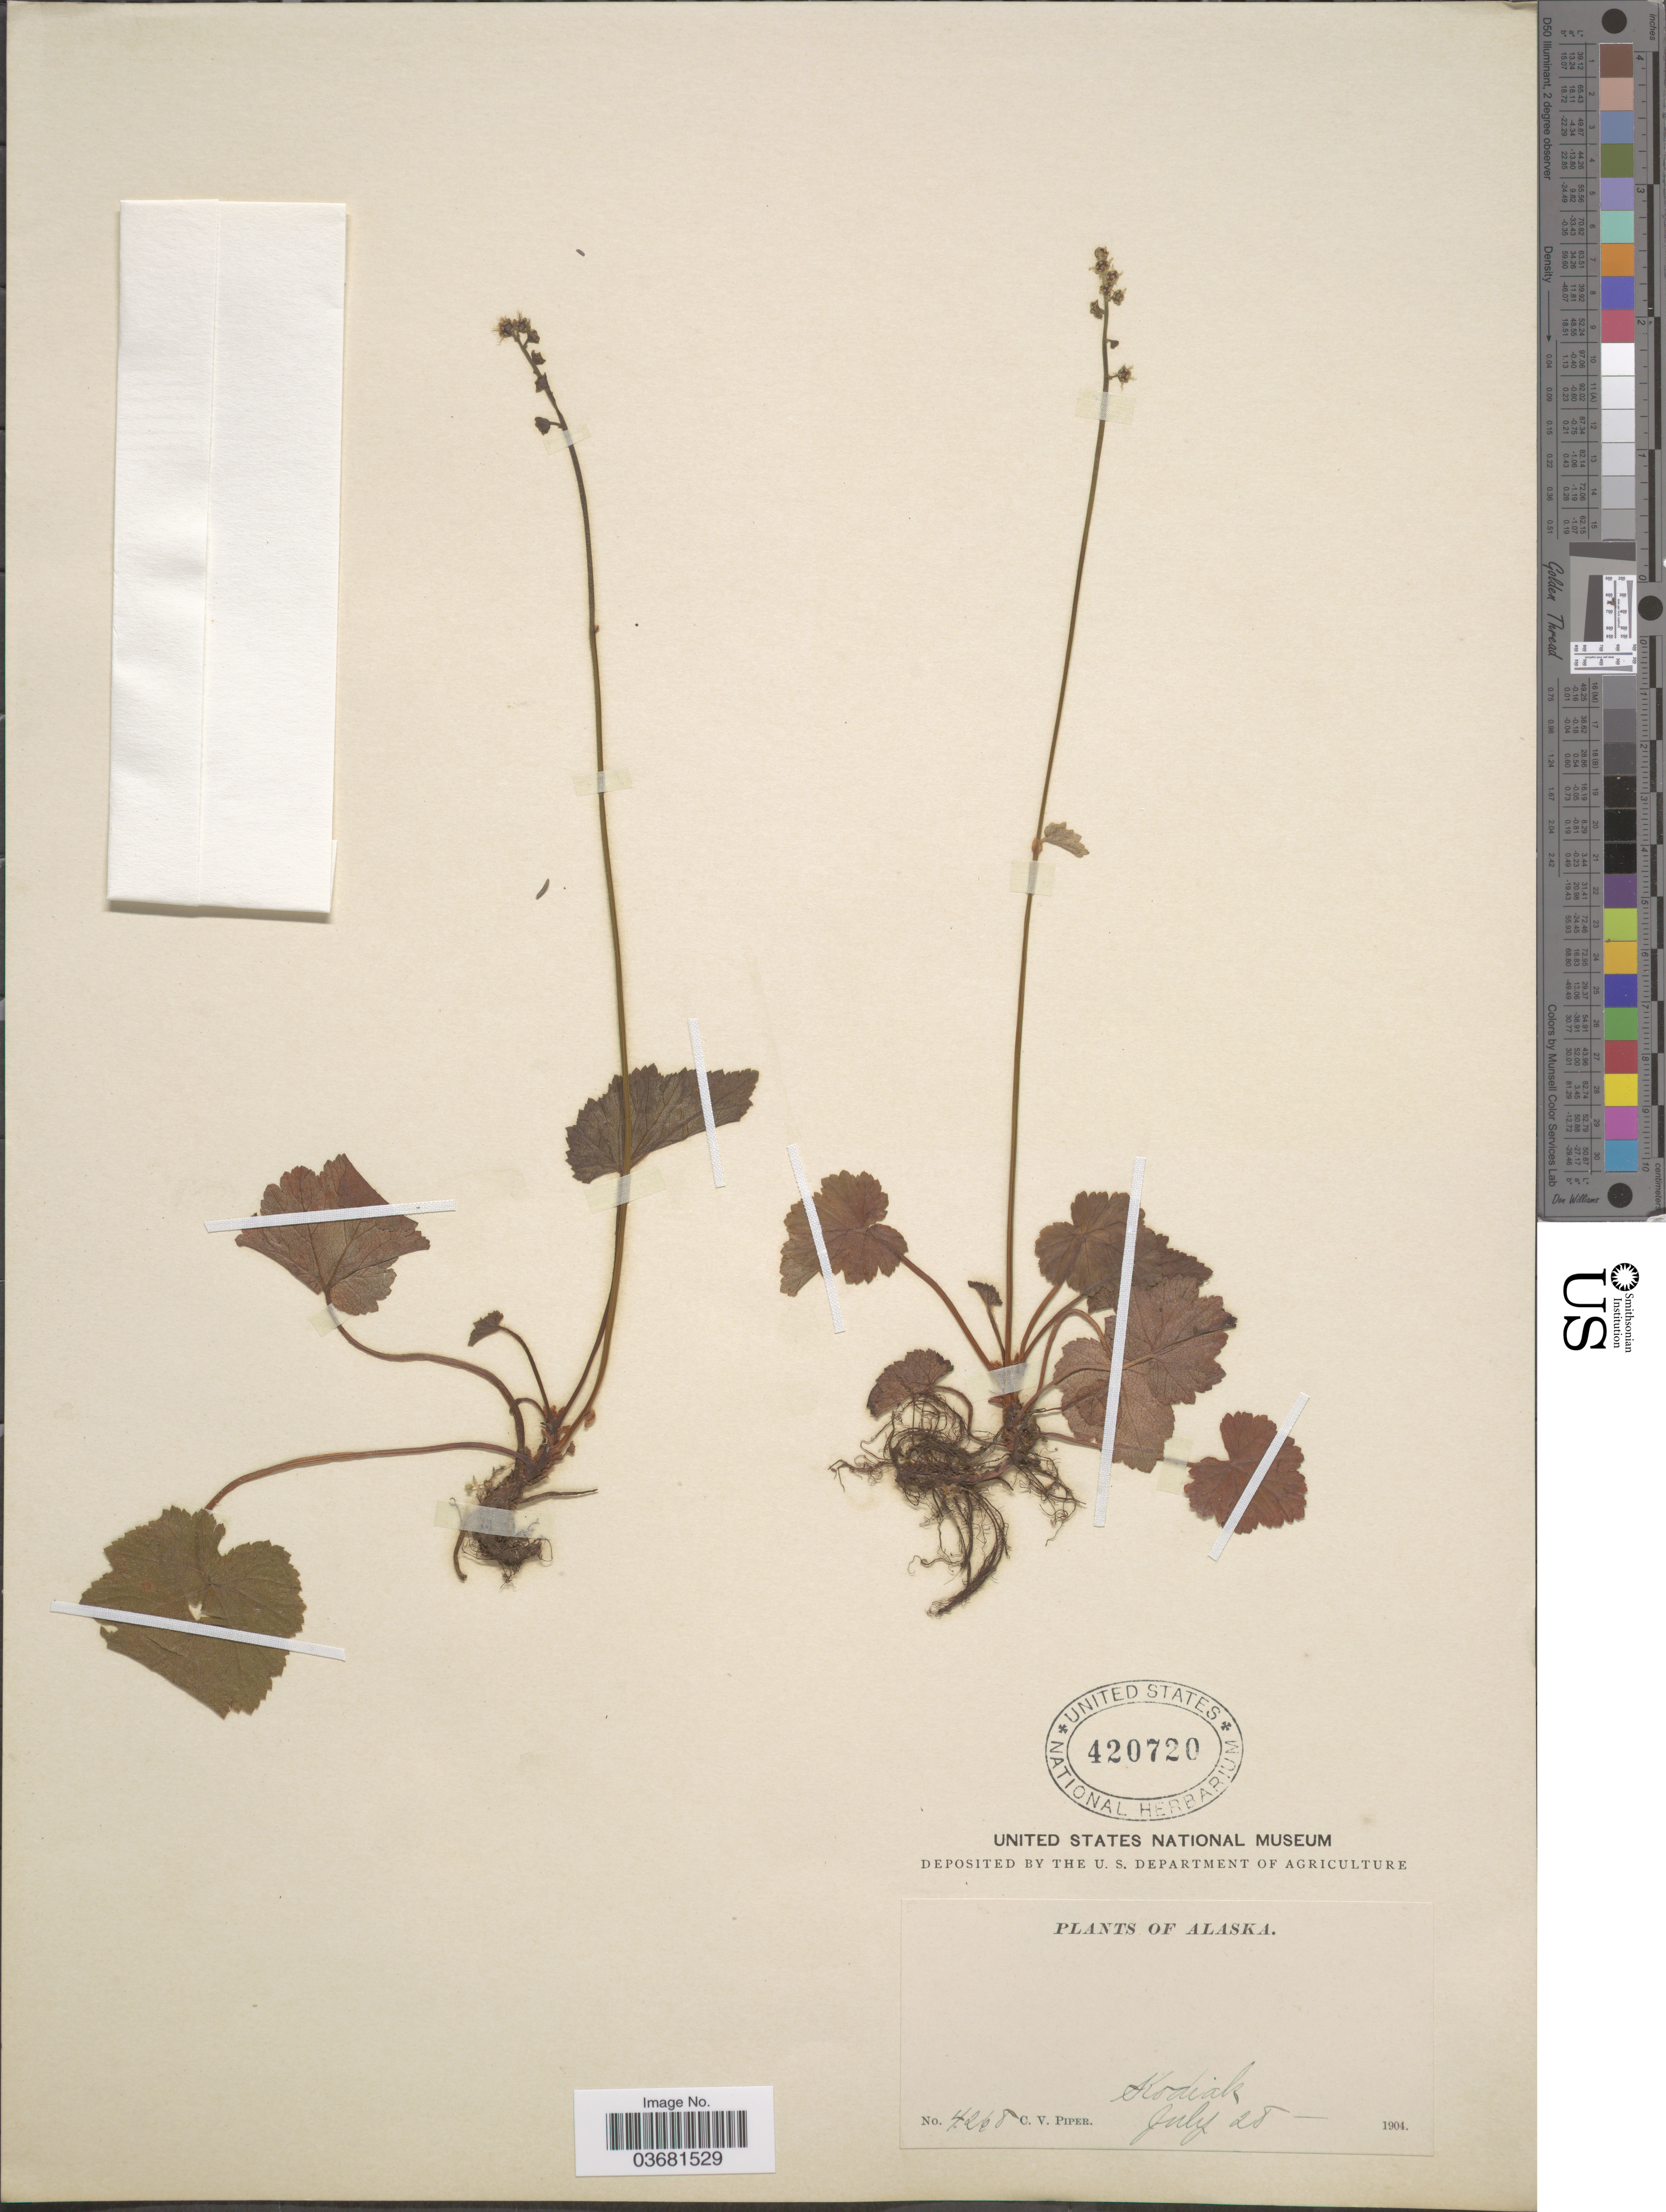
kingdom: Plantae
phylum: Tracheophyta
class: Magnoliopsida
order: Saxifragales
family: Saxifragaceae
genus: Mitella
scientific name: Mitella sp.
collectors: C. V. Piper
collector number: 4268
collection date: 1904-07-28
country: United States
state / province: Alaska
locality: Kodiak.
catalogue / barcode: US 420720